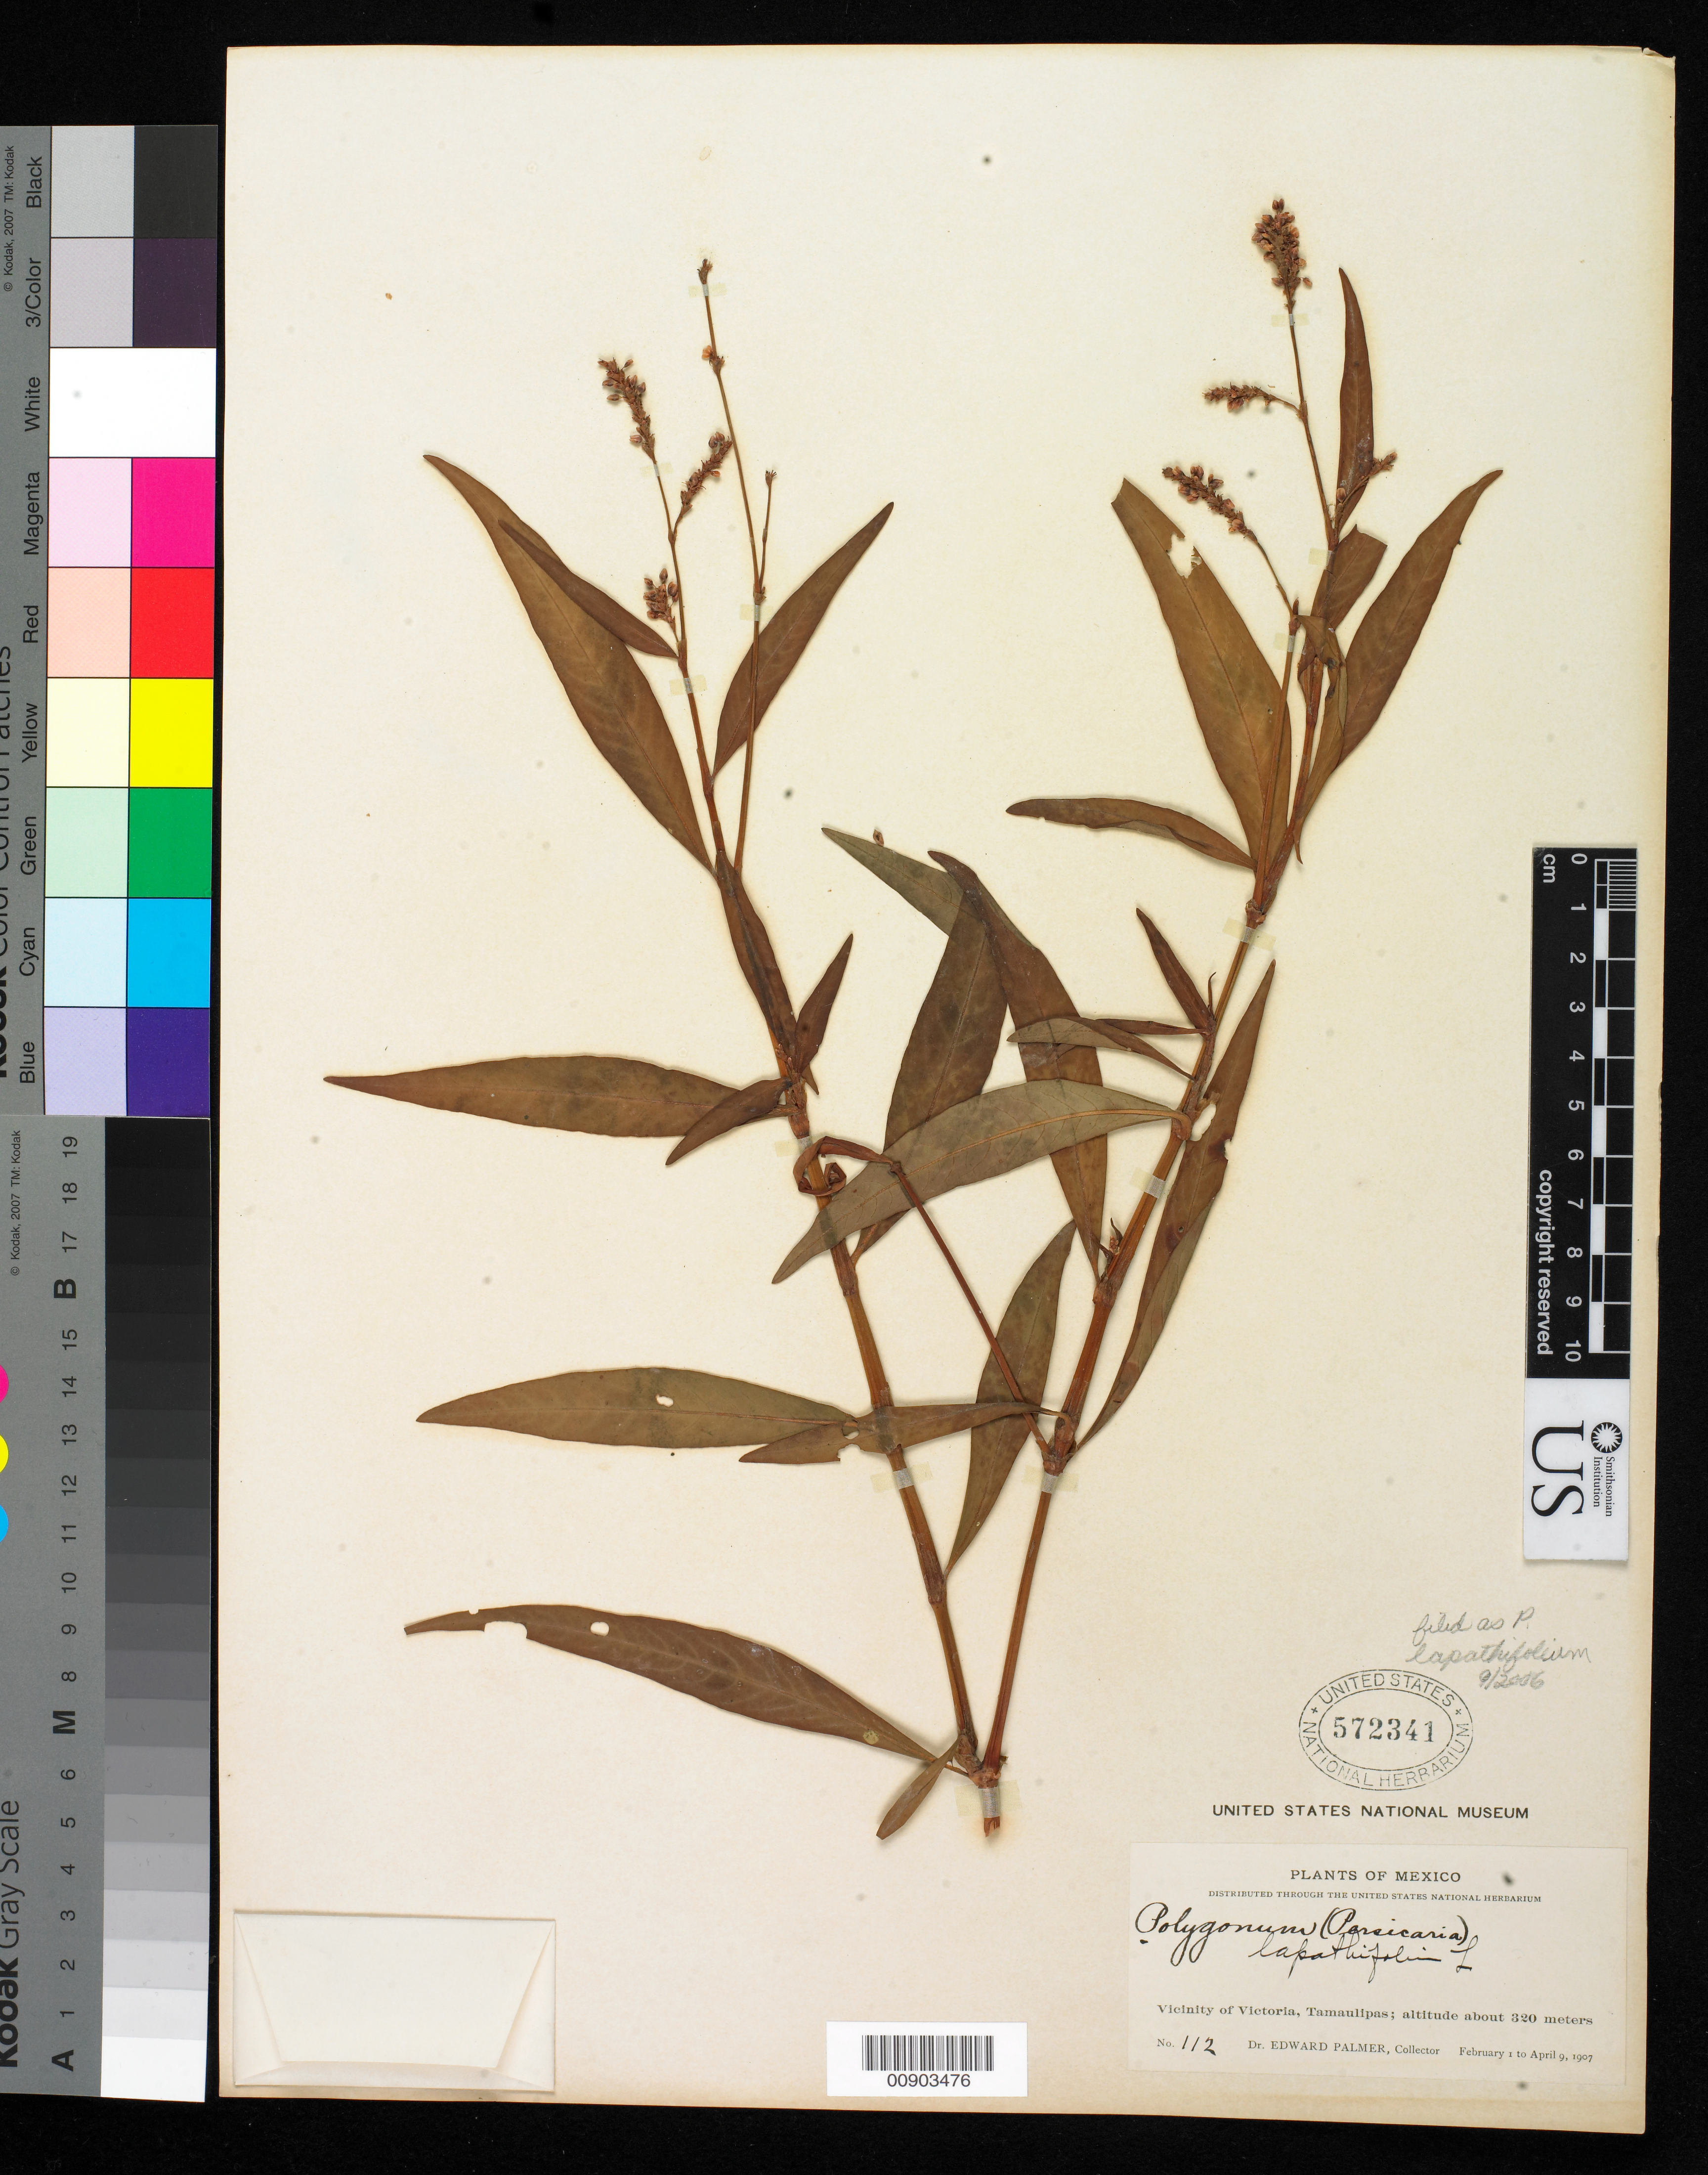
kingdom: Plantae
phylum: Tracheophyta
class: Magnoliopsida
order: Caryophyllales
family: Polygonaceae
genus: Polygonum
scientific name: Polygonum lapathifolium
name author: L.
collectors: E. Palmer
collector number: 112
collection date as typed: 01 Feb 1907 to 09 Apr 1907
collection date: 1907-02-01/1907-04-09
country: Mexico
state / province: Tamaulipas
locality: Vicinity of Victoria.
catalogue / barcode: US 572341